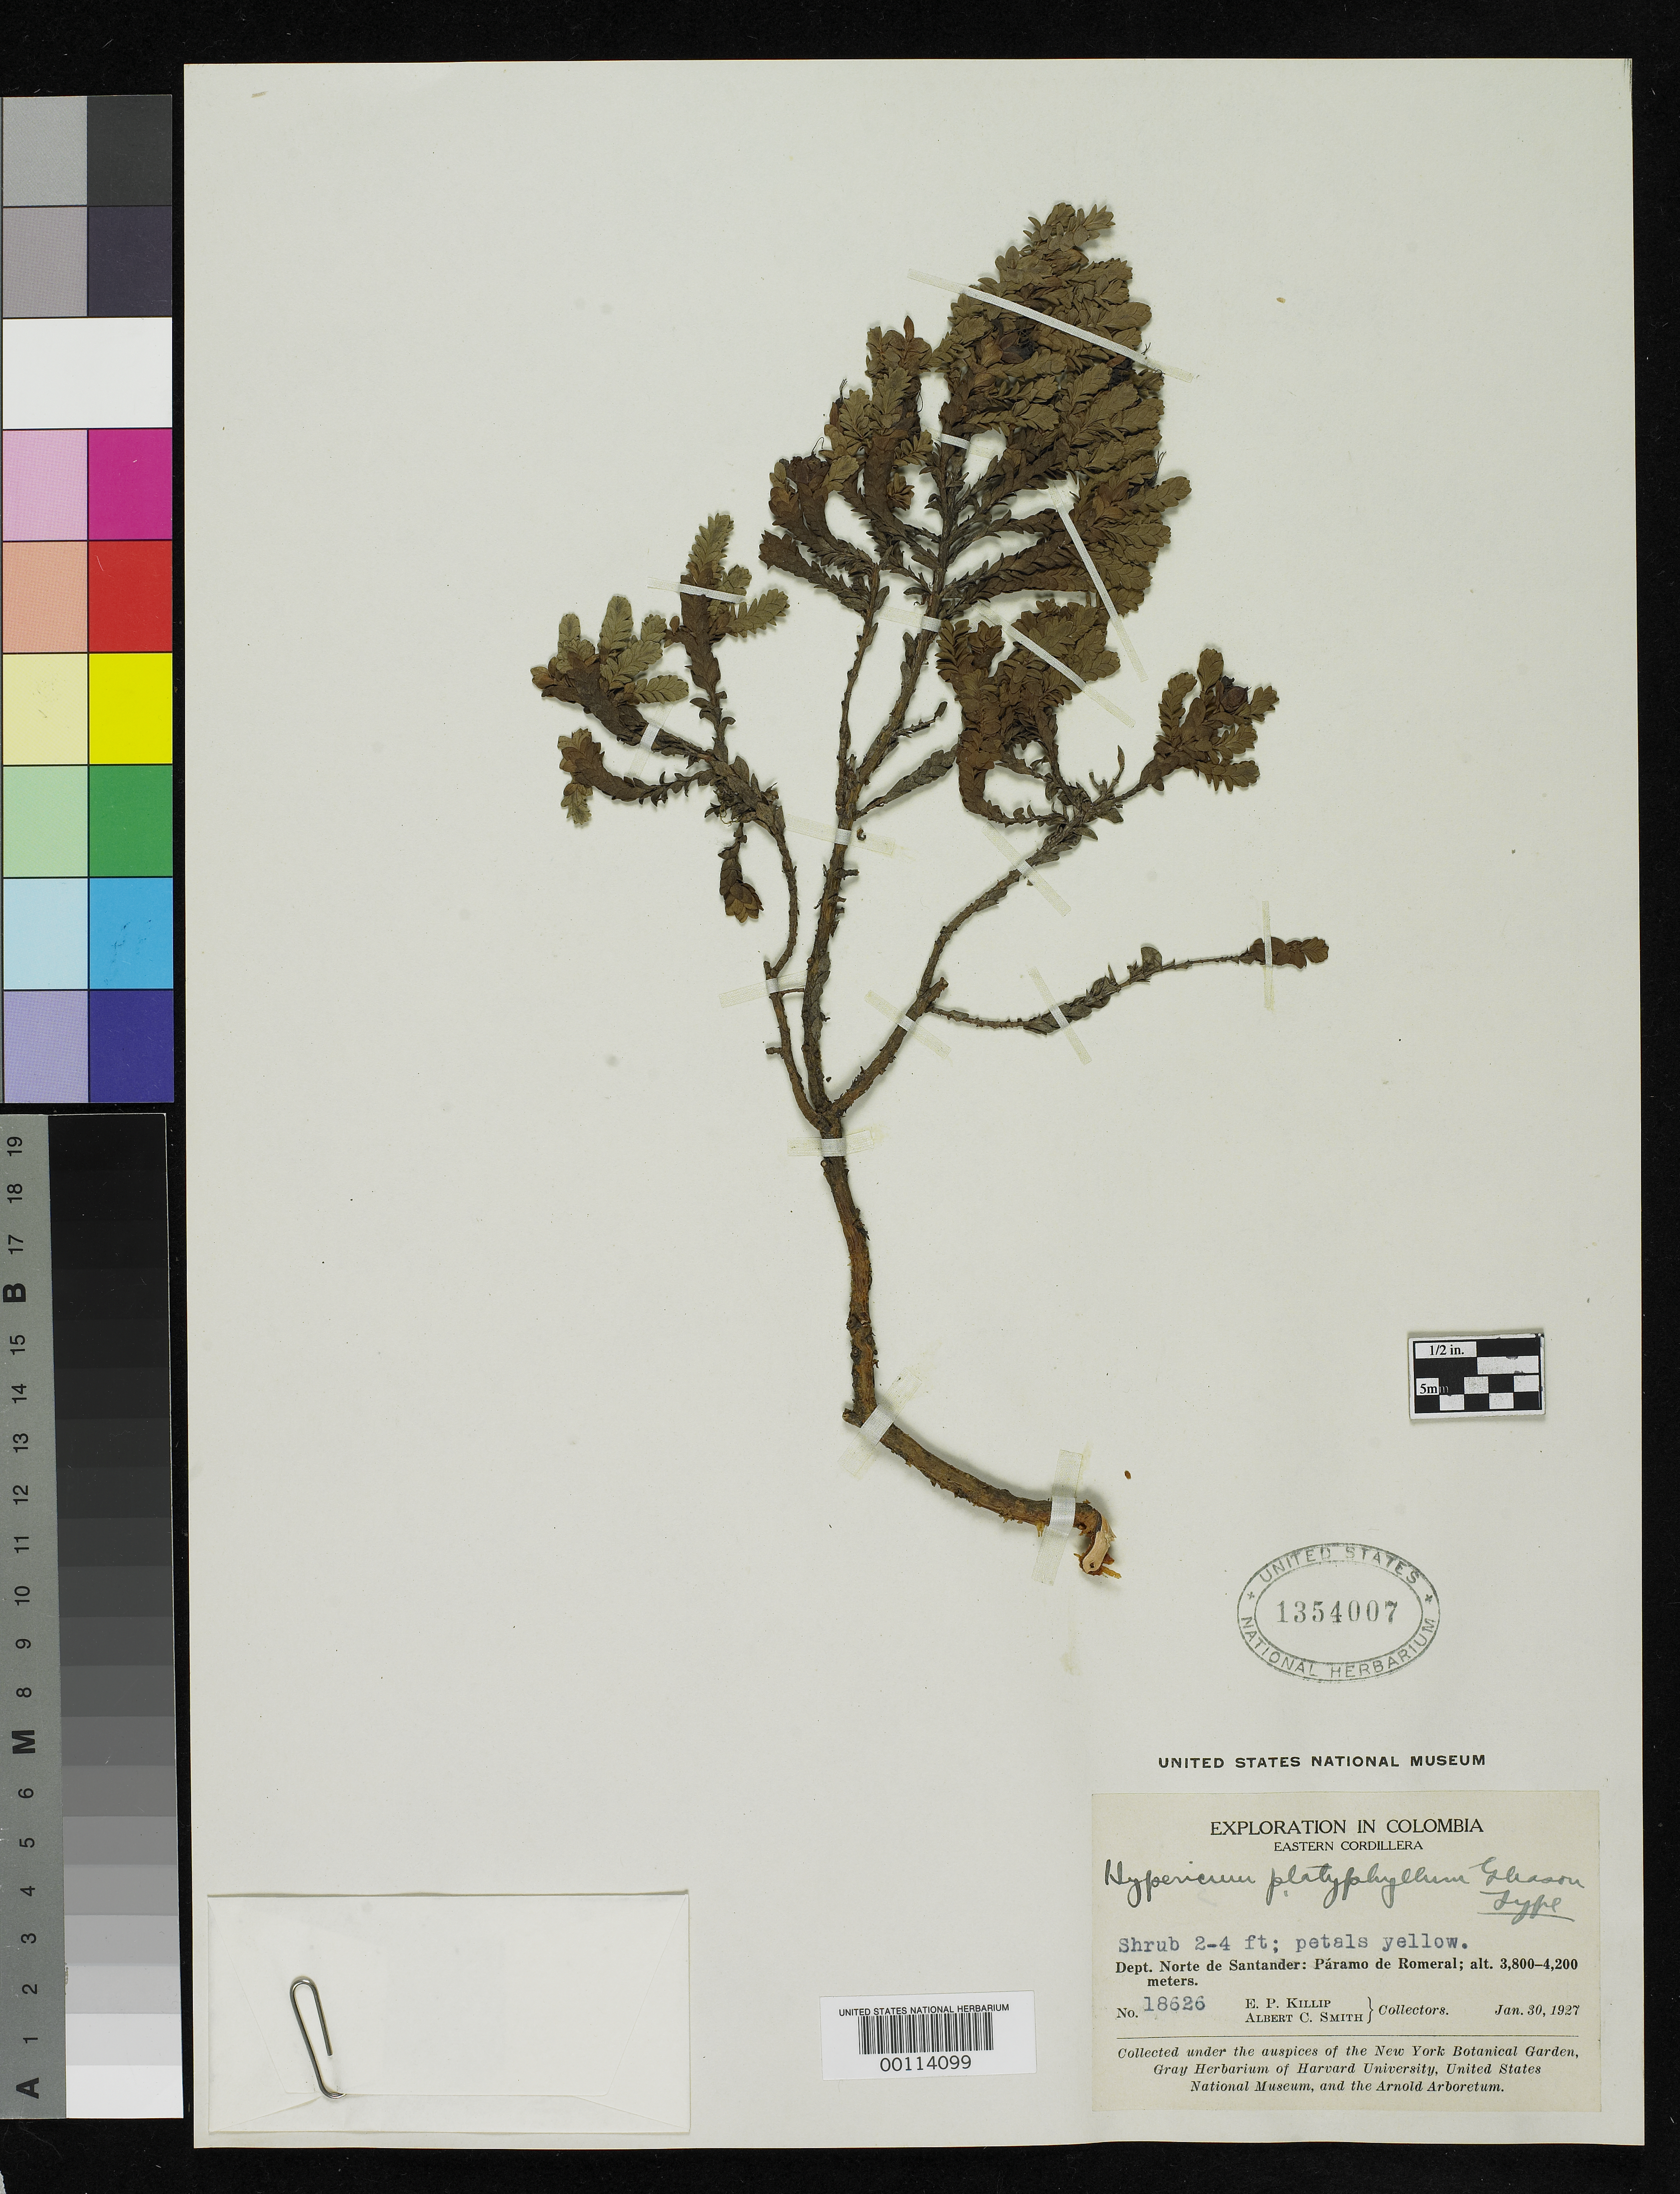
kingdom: Plantae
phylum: Tracheophyta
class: Magnoliopsida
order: Malpighiales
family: Hypericaceae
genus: Hypericum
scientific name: Hypericum platyphyllum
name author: Gleason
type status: Type Collection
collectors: E. P. Killip & A. C. Smith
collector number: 18626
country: Colombia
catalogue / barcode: US 1354007